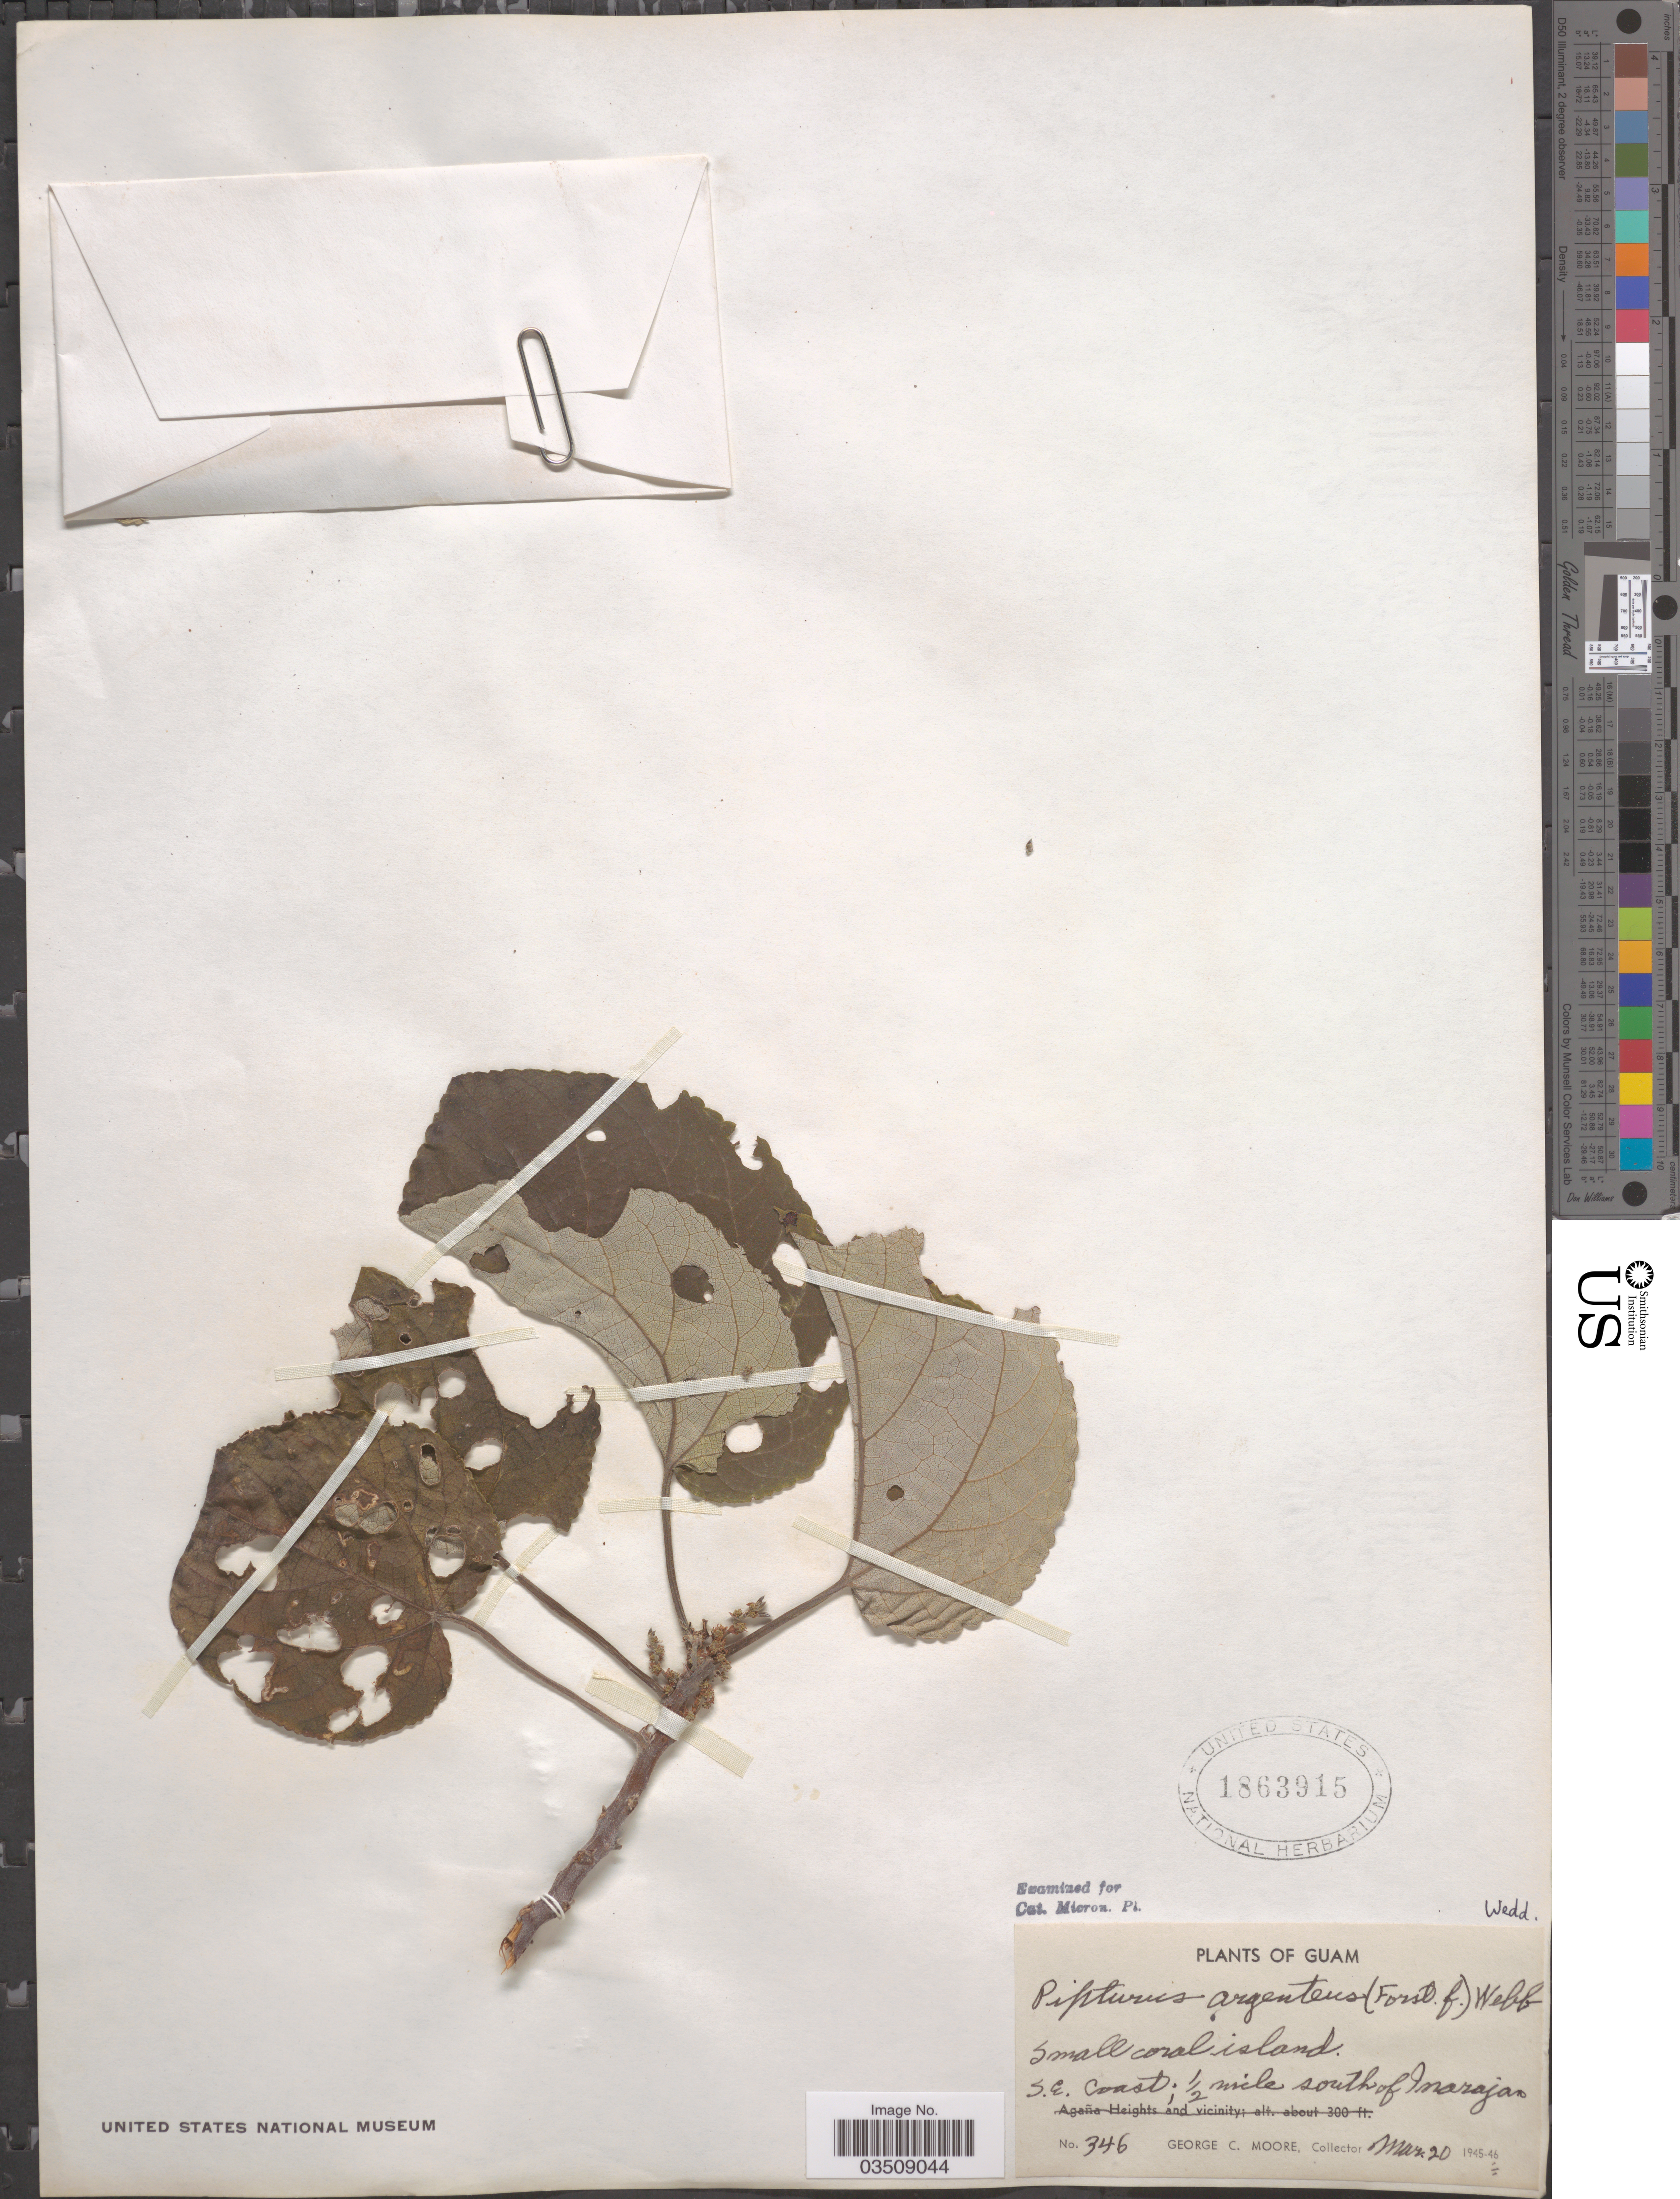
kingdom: Plantae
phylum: Tracheophyta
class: Magnoliopsida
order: Rosales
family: Urticaceae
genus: Pipturus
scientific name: Pipturus argenteus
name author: (G. Forst.) Wedd.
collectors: G. C. Moore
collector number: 346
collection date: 1946-03-20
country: Guam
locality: S.E. Coast; ½ mile south of Marajan.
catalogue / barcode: US 1863915